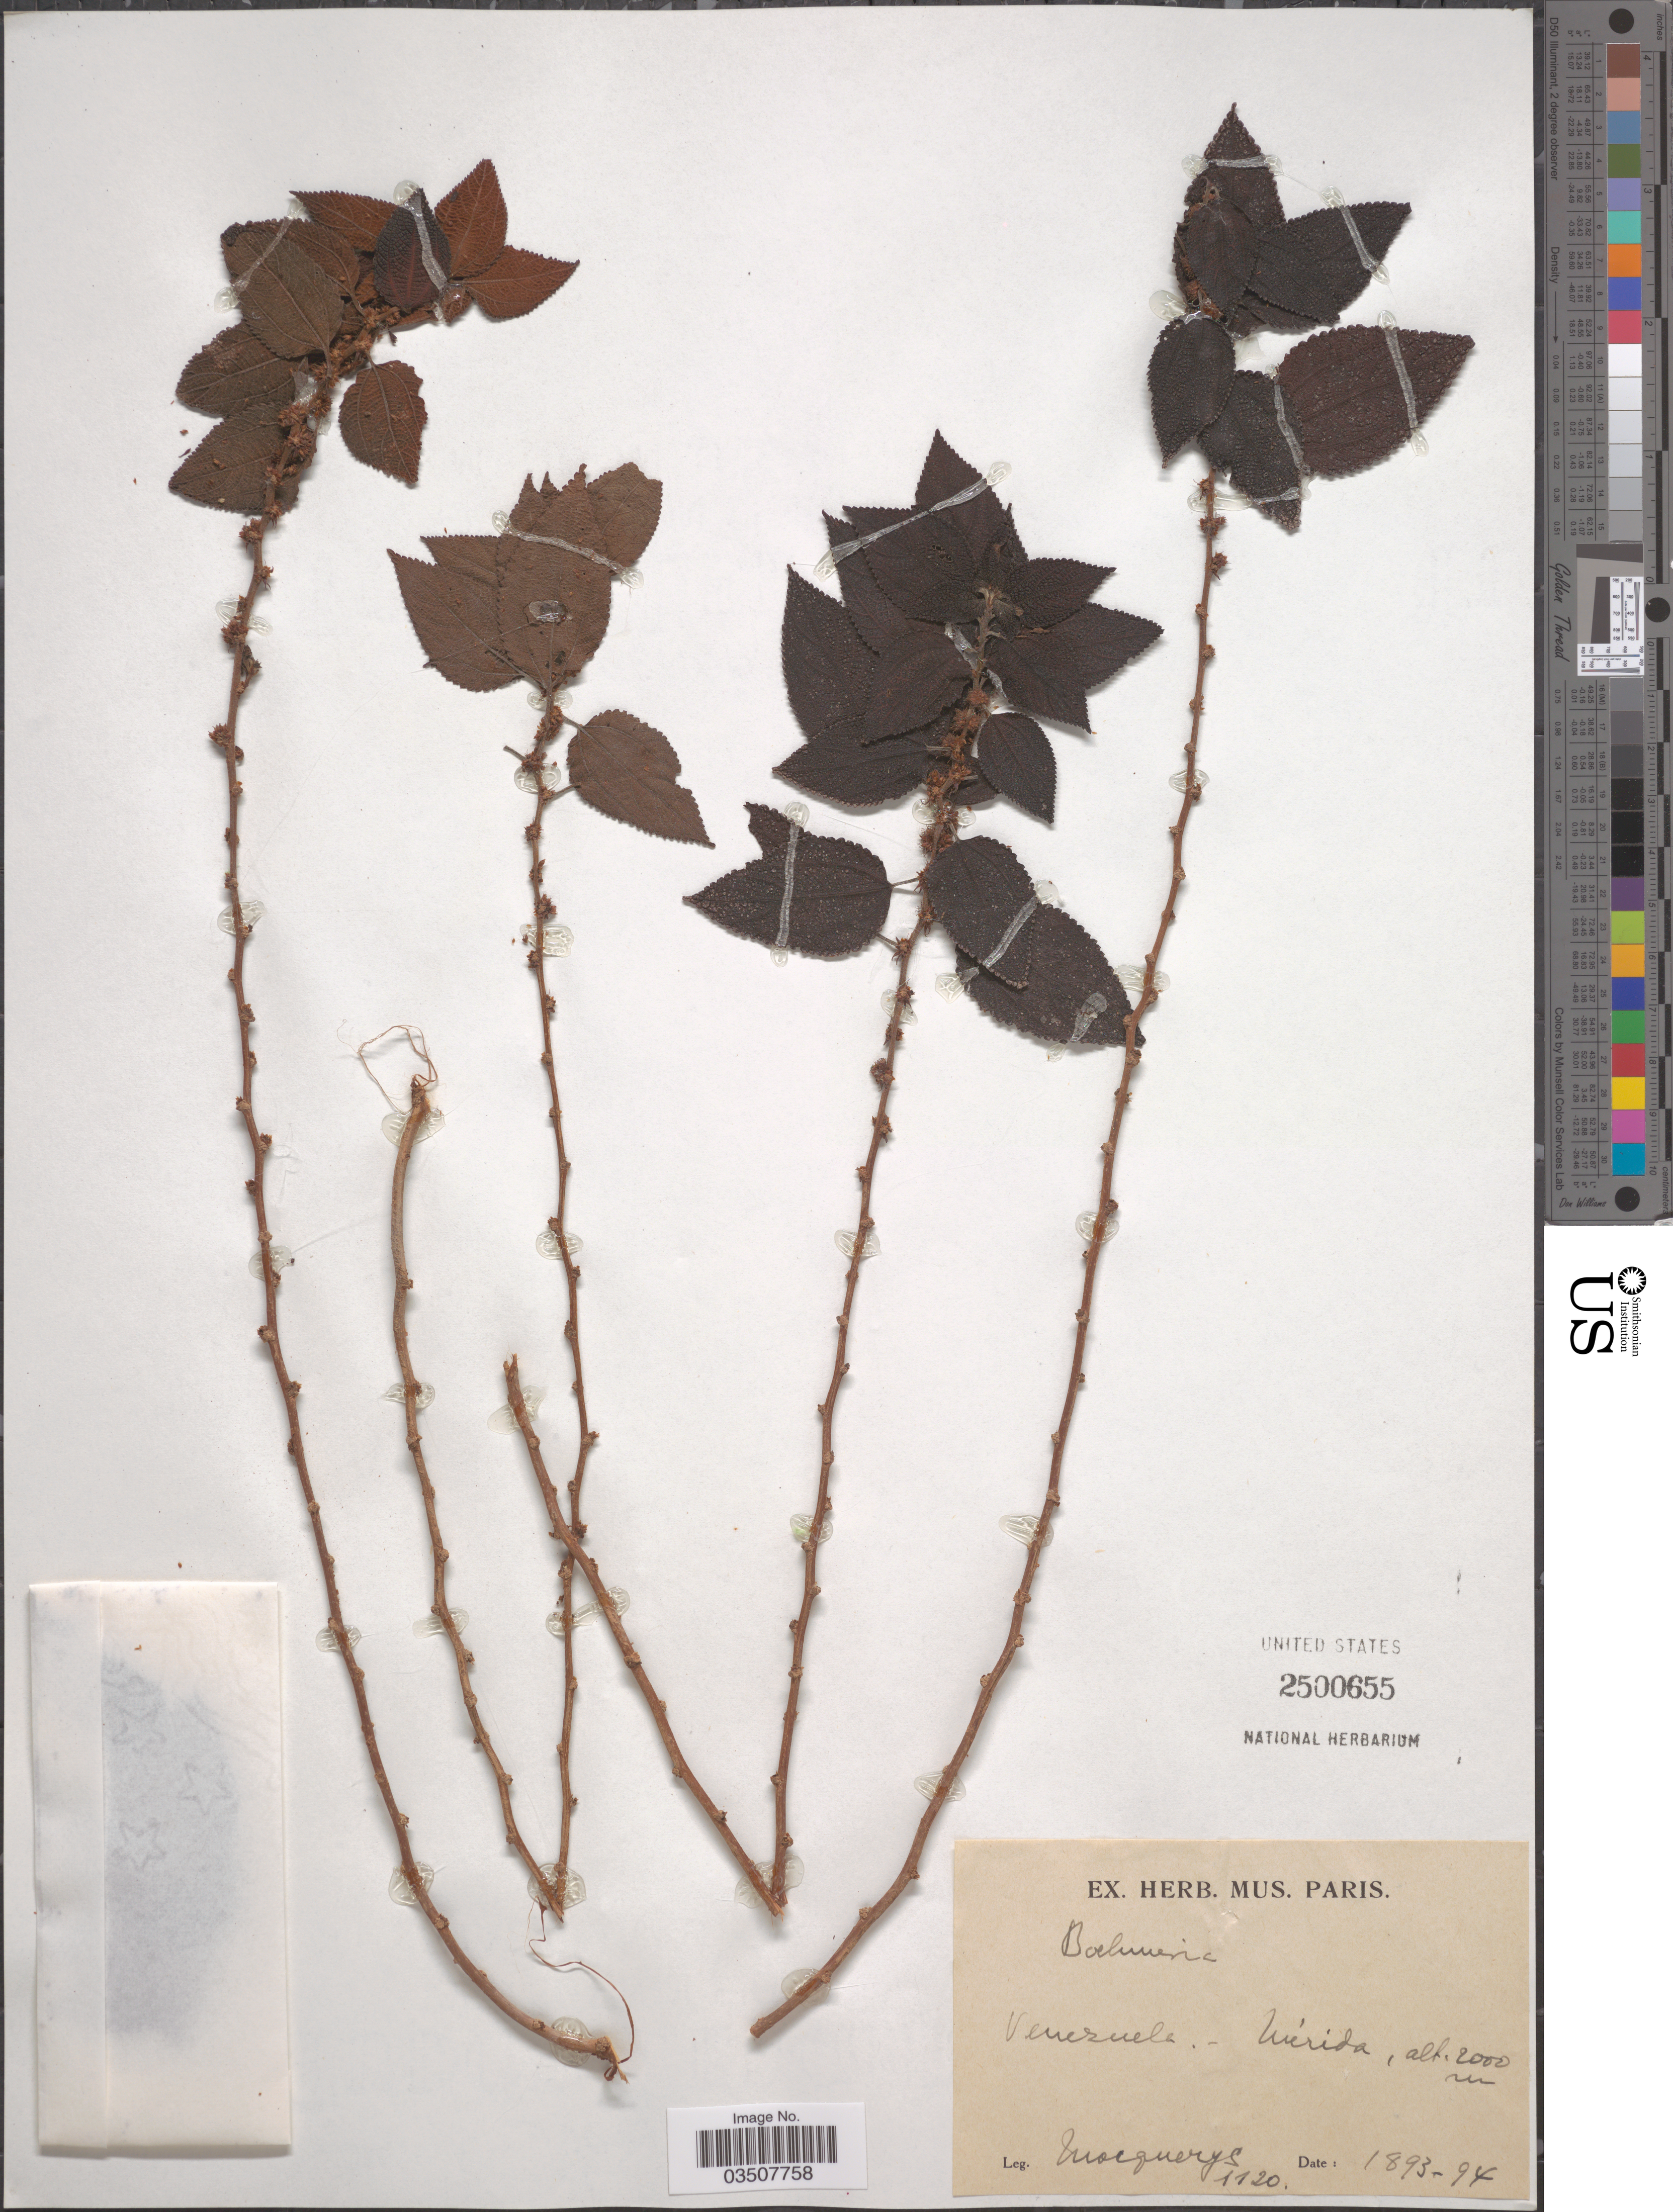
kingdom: Plantae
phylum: Tracheophyta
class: Magnoliopsida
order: Rosales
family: Urticaceae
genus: Boehmeria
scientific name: Boehmeria sp.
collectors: A. Mocquerys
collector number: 1120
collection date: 1893/1894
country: Venezuela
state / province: Mérida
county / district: Libertador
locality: Mérida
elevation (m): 2000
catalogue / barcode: US 2500655